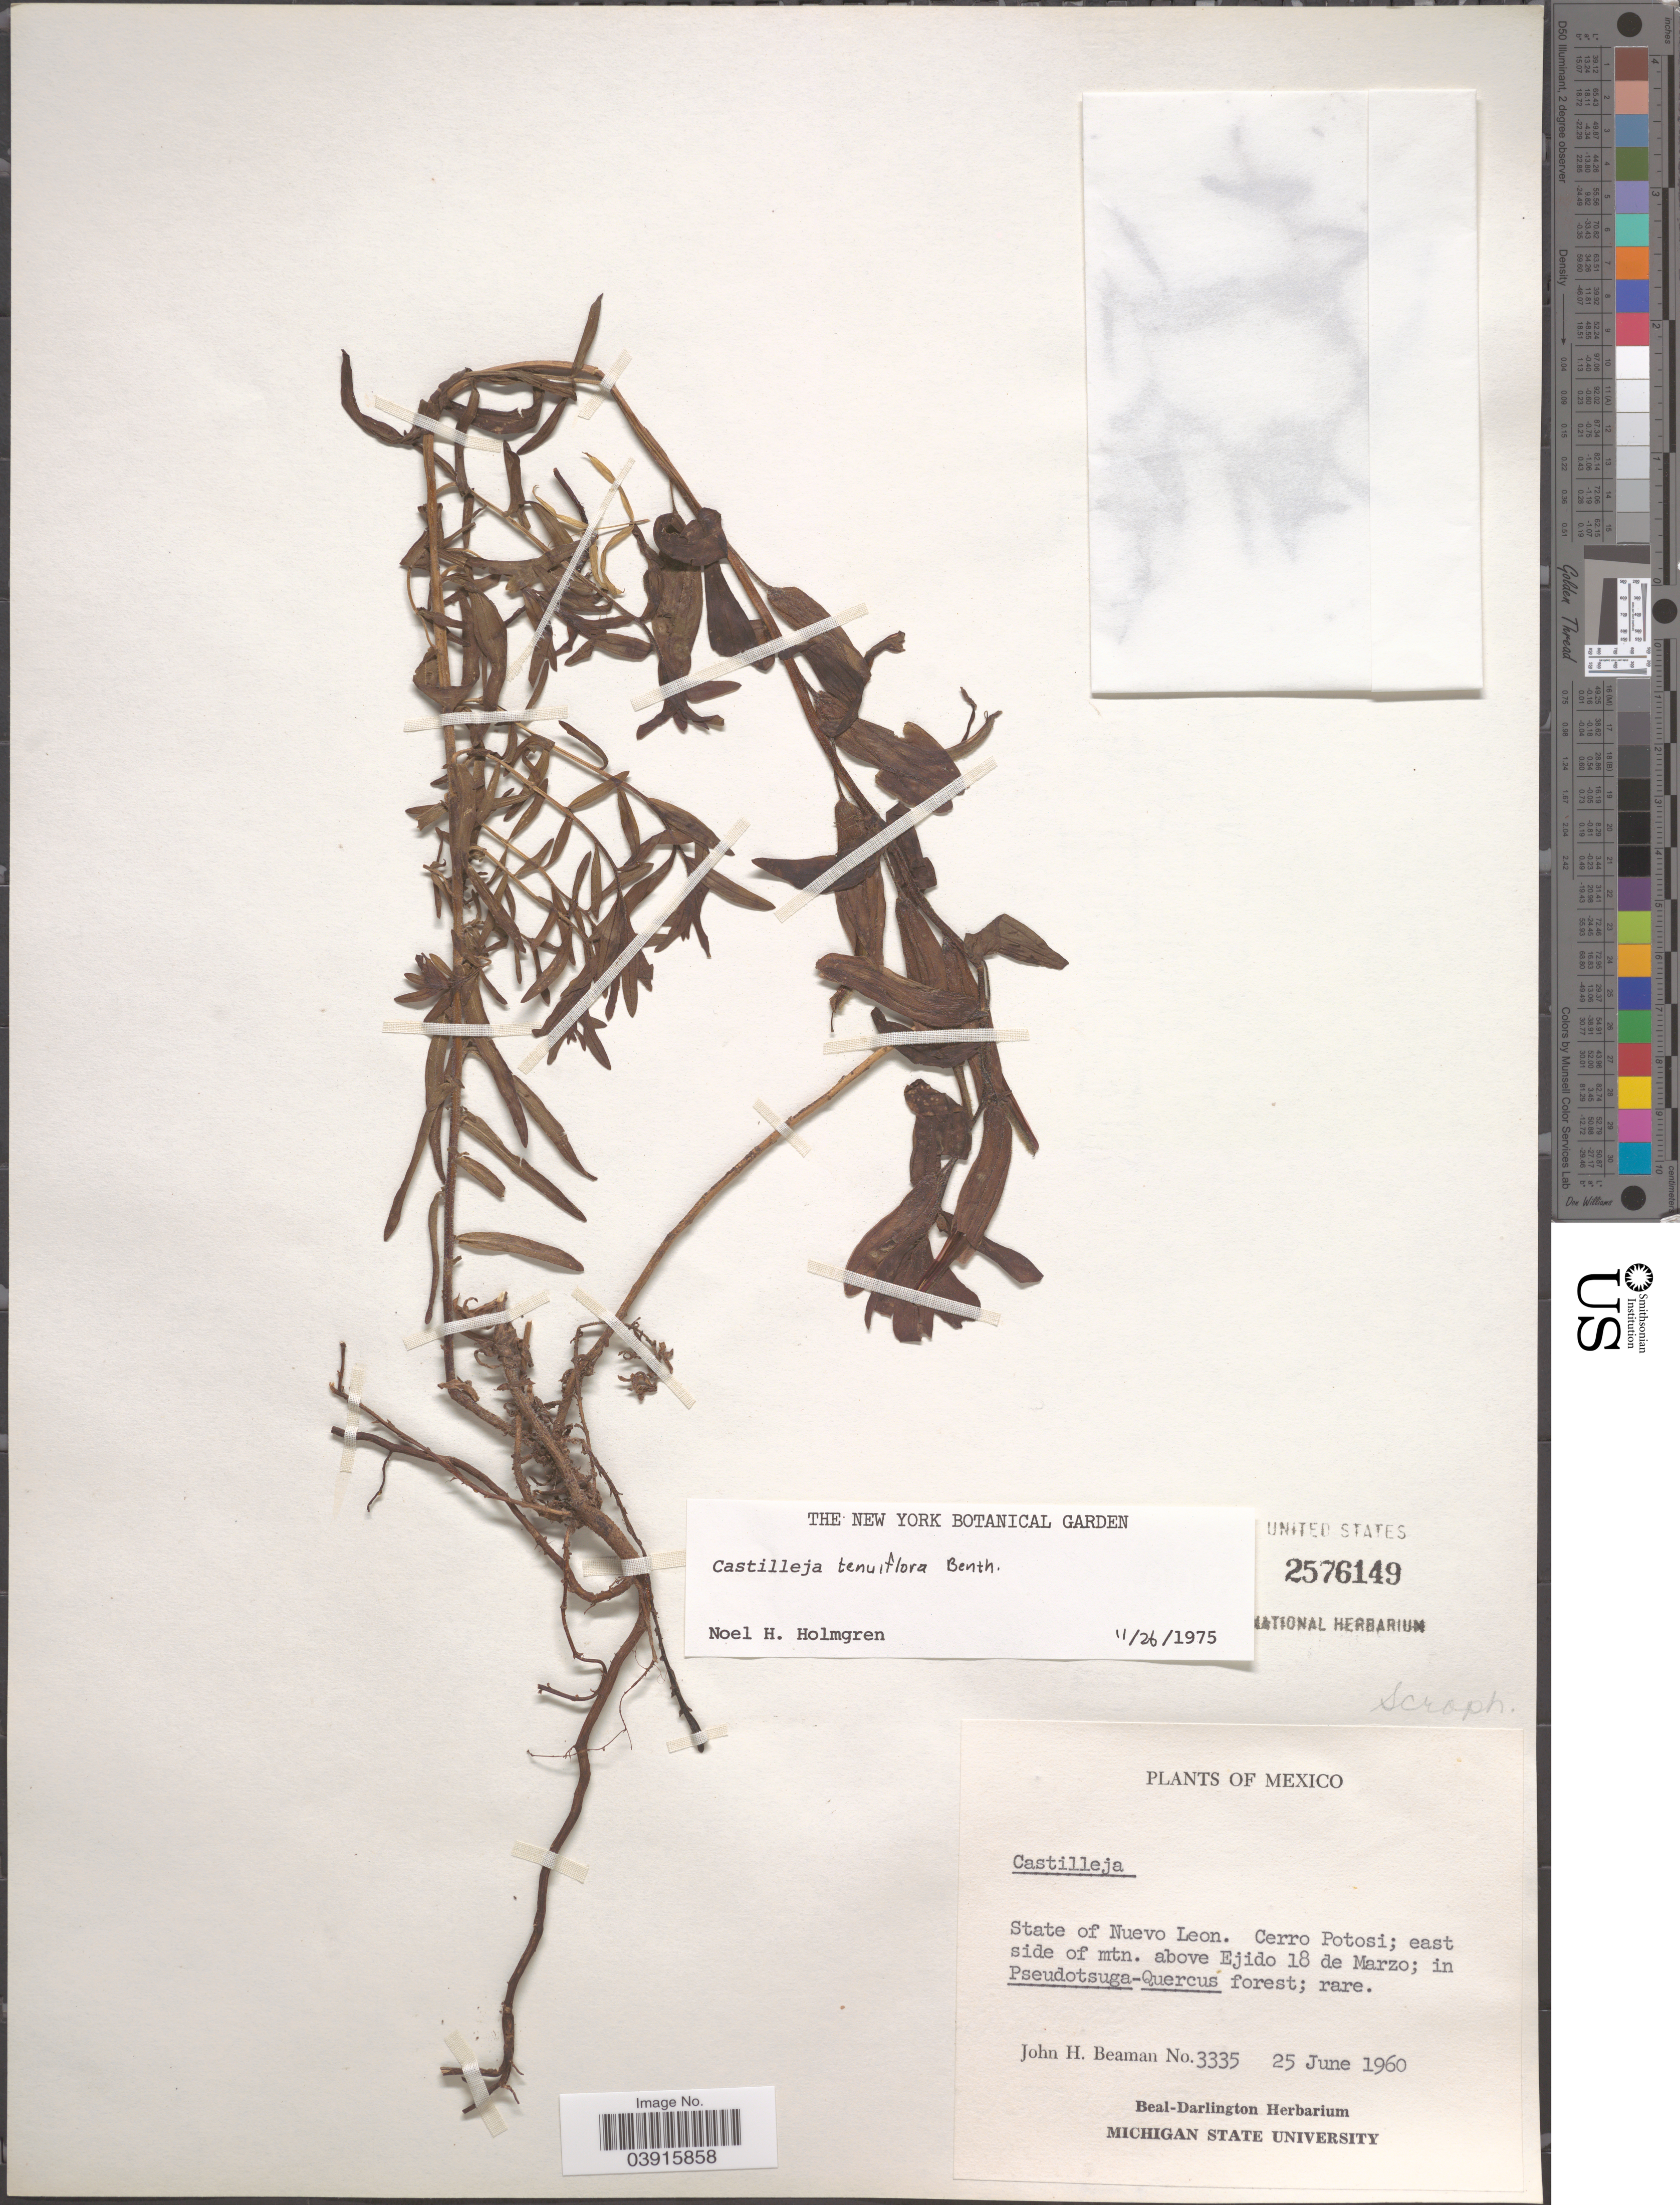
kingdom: Plantae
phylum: Tracheophyta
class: Magnoliopsida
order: Lamiales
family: Orobanchaceae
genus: Castilleja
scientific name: Castilleja tenuiflora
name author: Benth.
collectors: J. H. Beaman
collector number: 3335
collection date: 1960-06-25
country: Mexico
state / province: Nuevo León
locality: Cerro Potosi; east side of mtn. above Ejido 18 de Marzo.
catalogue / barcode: US 2576149